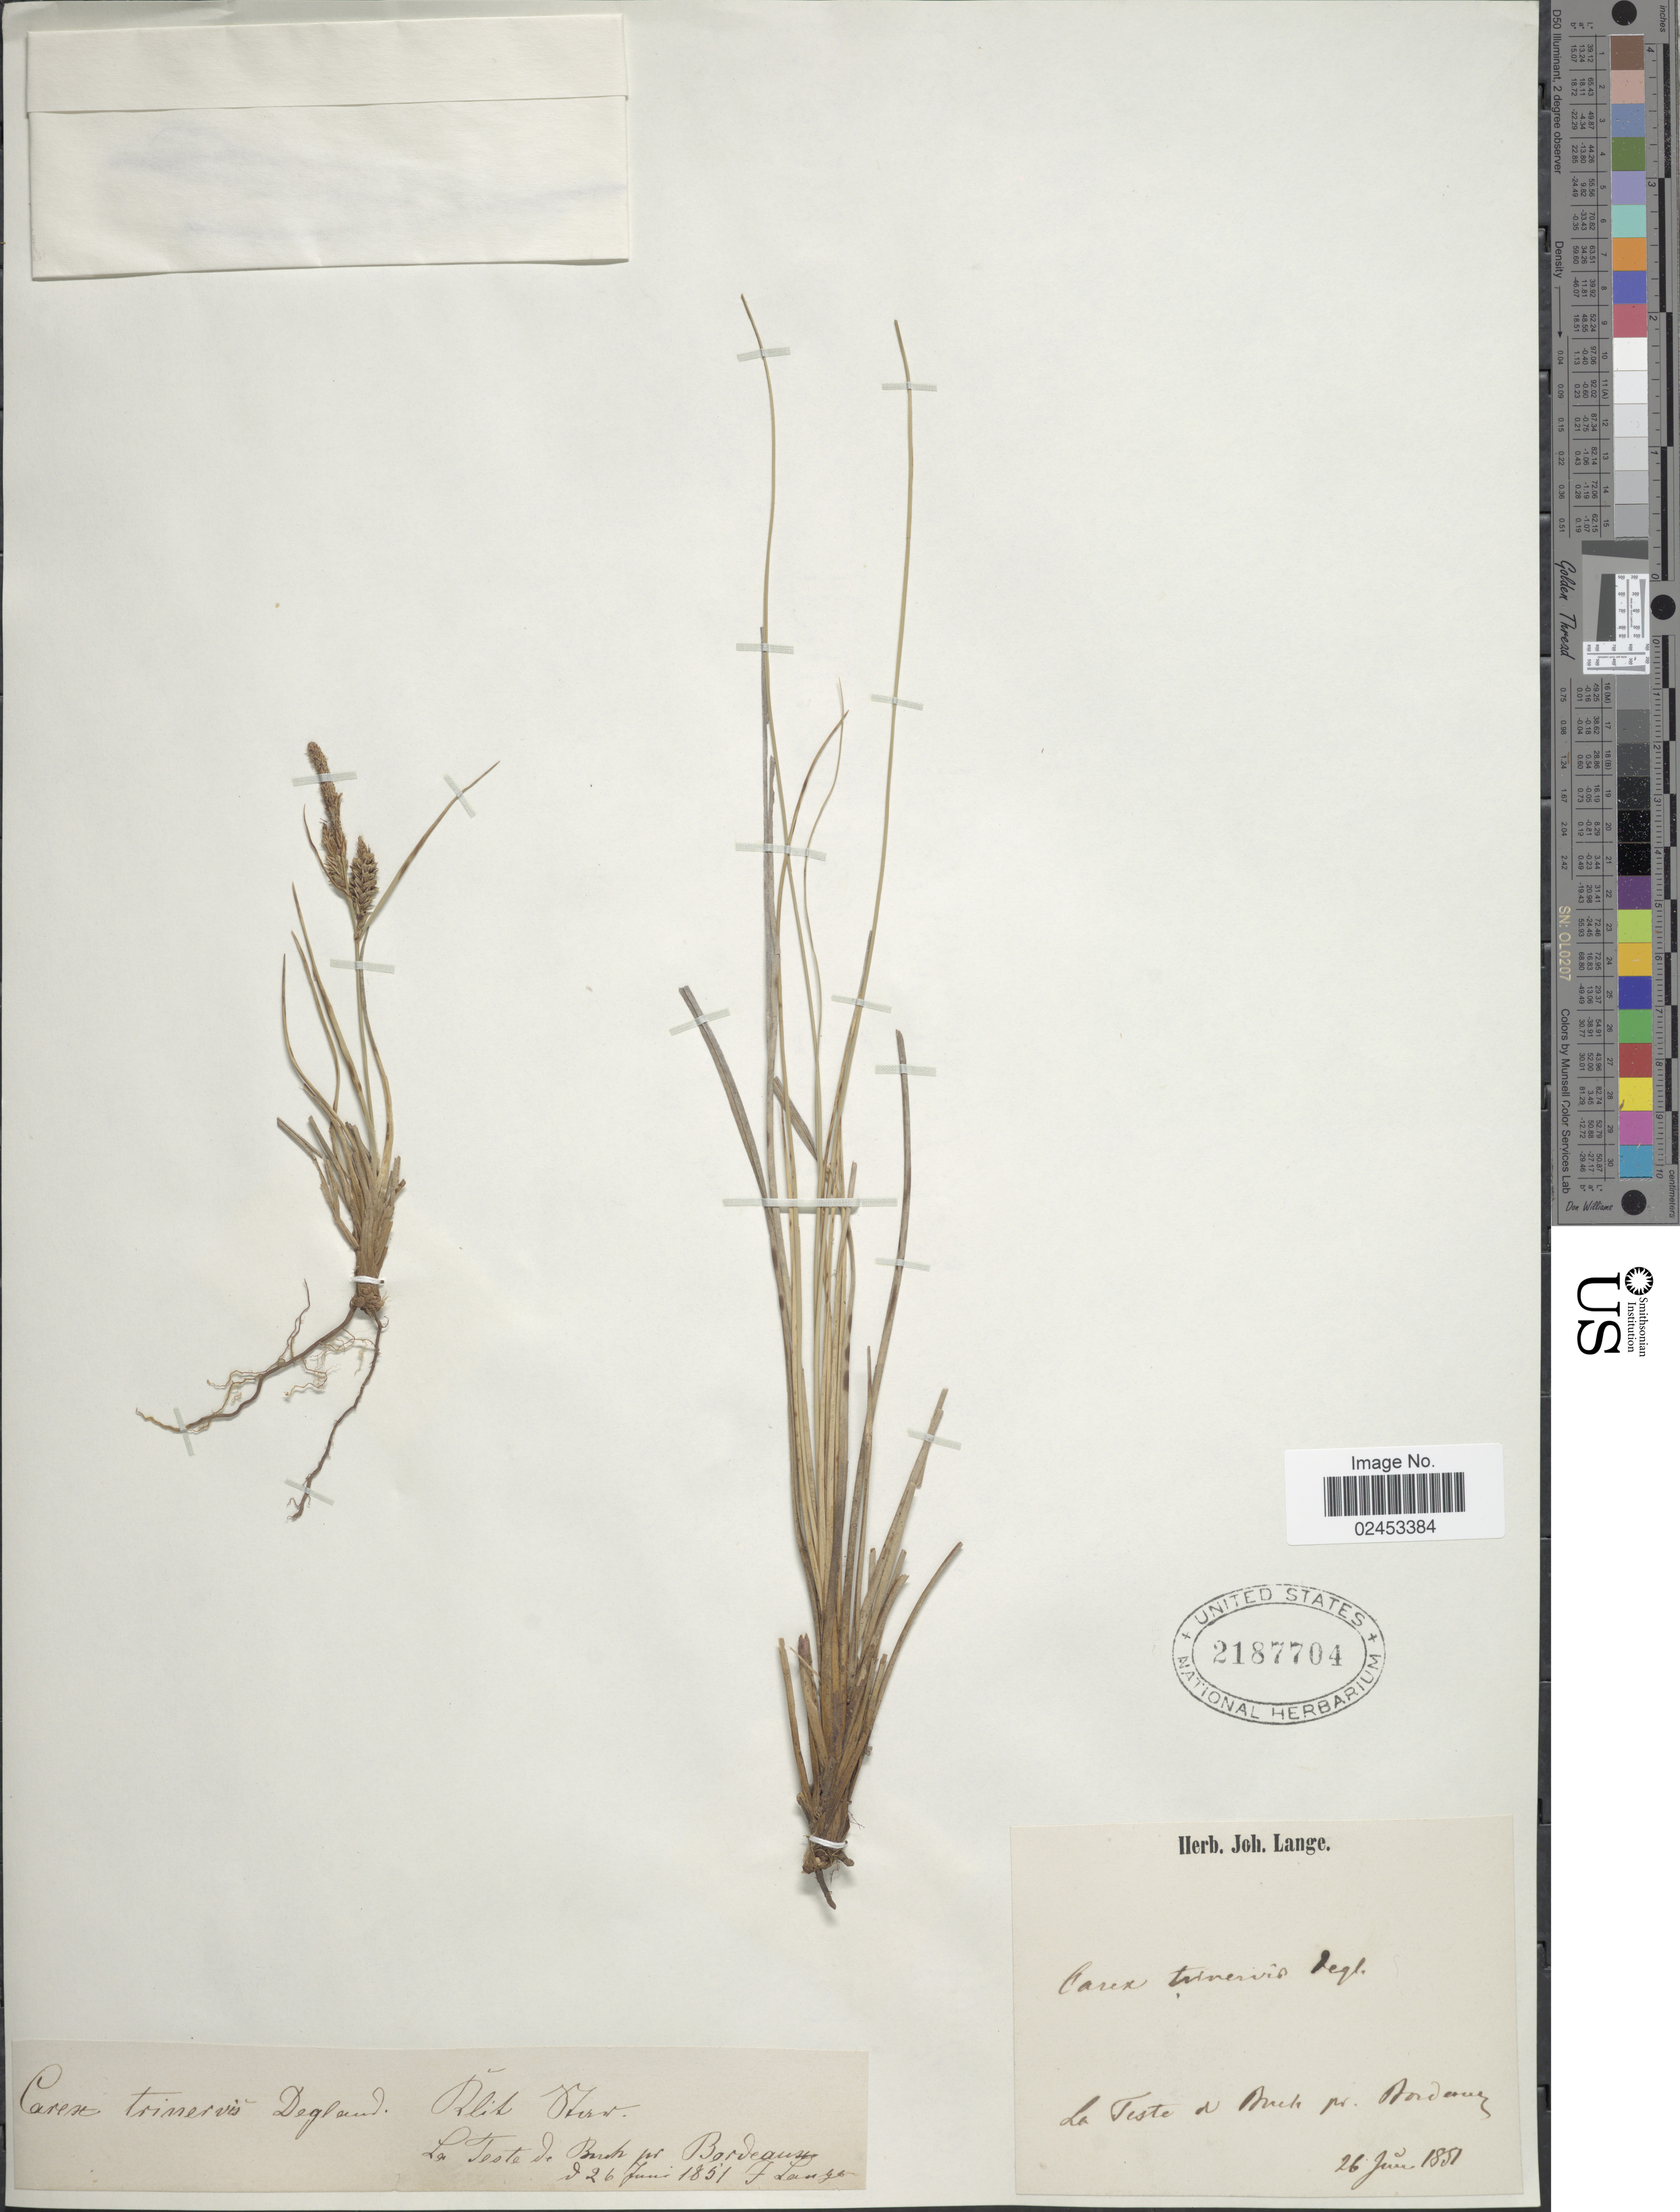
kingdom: Plantae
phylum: Tracheophyta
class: Liliopsida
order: Poales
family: Cyperaceae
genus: Carex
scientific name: Carex trinervis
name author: Degl.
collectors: J. Lange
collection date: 1851-06-26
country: France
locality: La Teste de Buch pr Bordeaux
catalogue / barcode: US 2187704